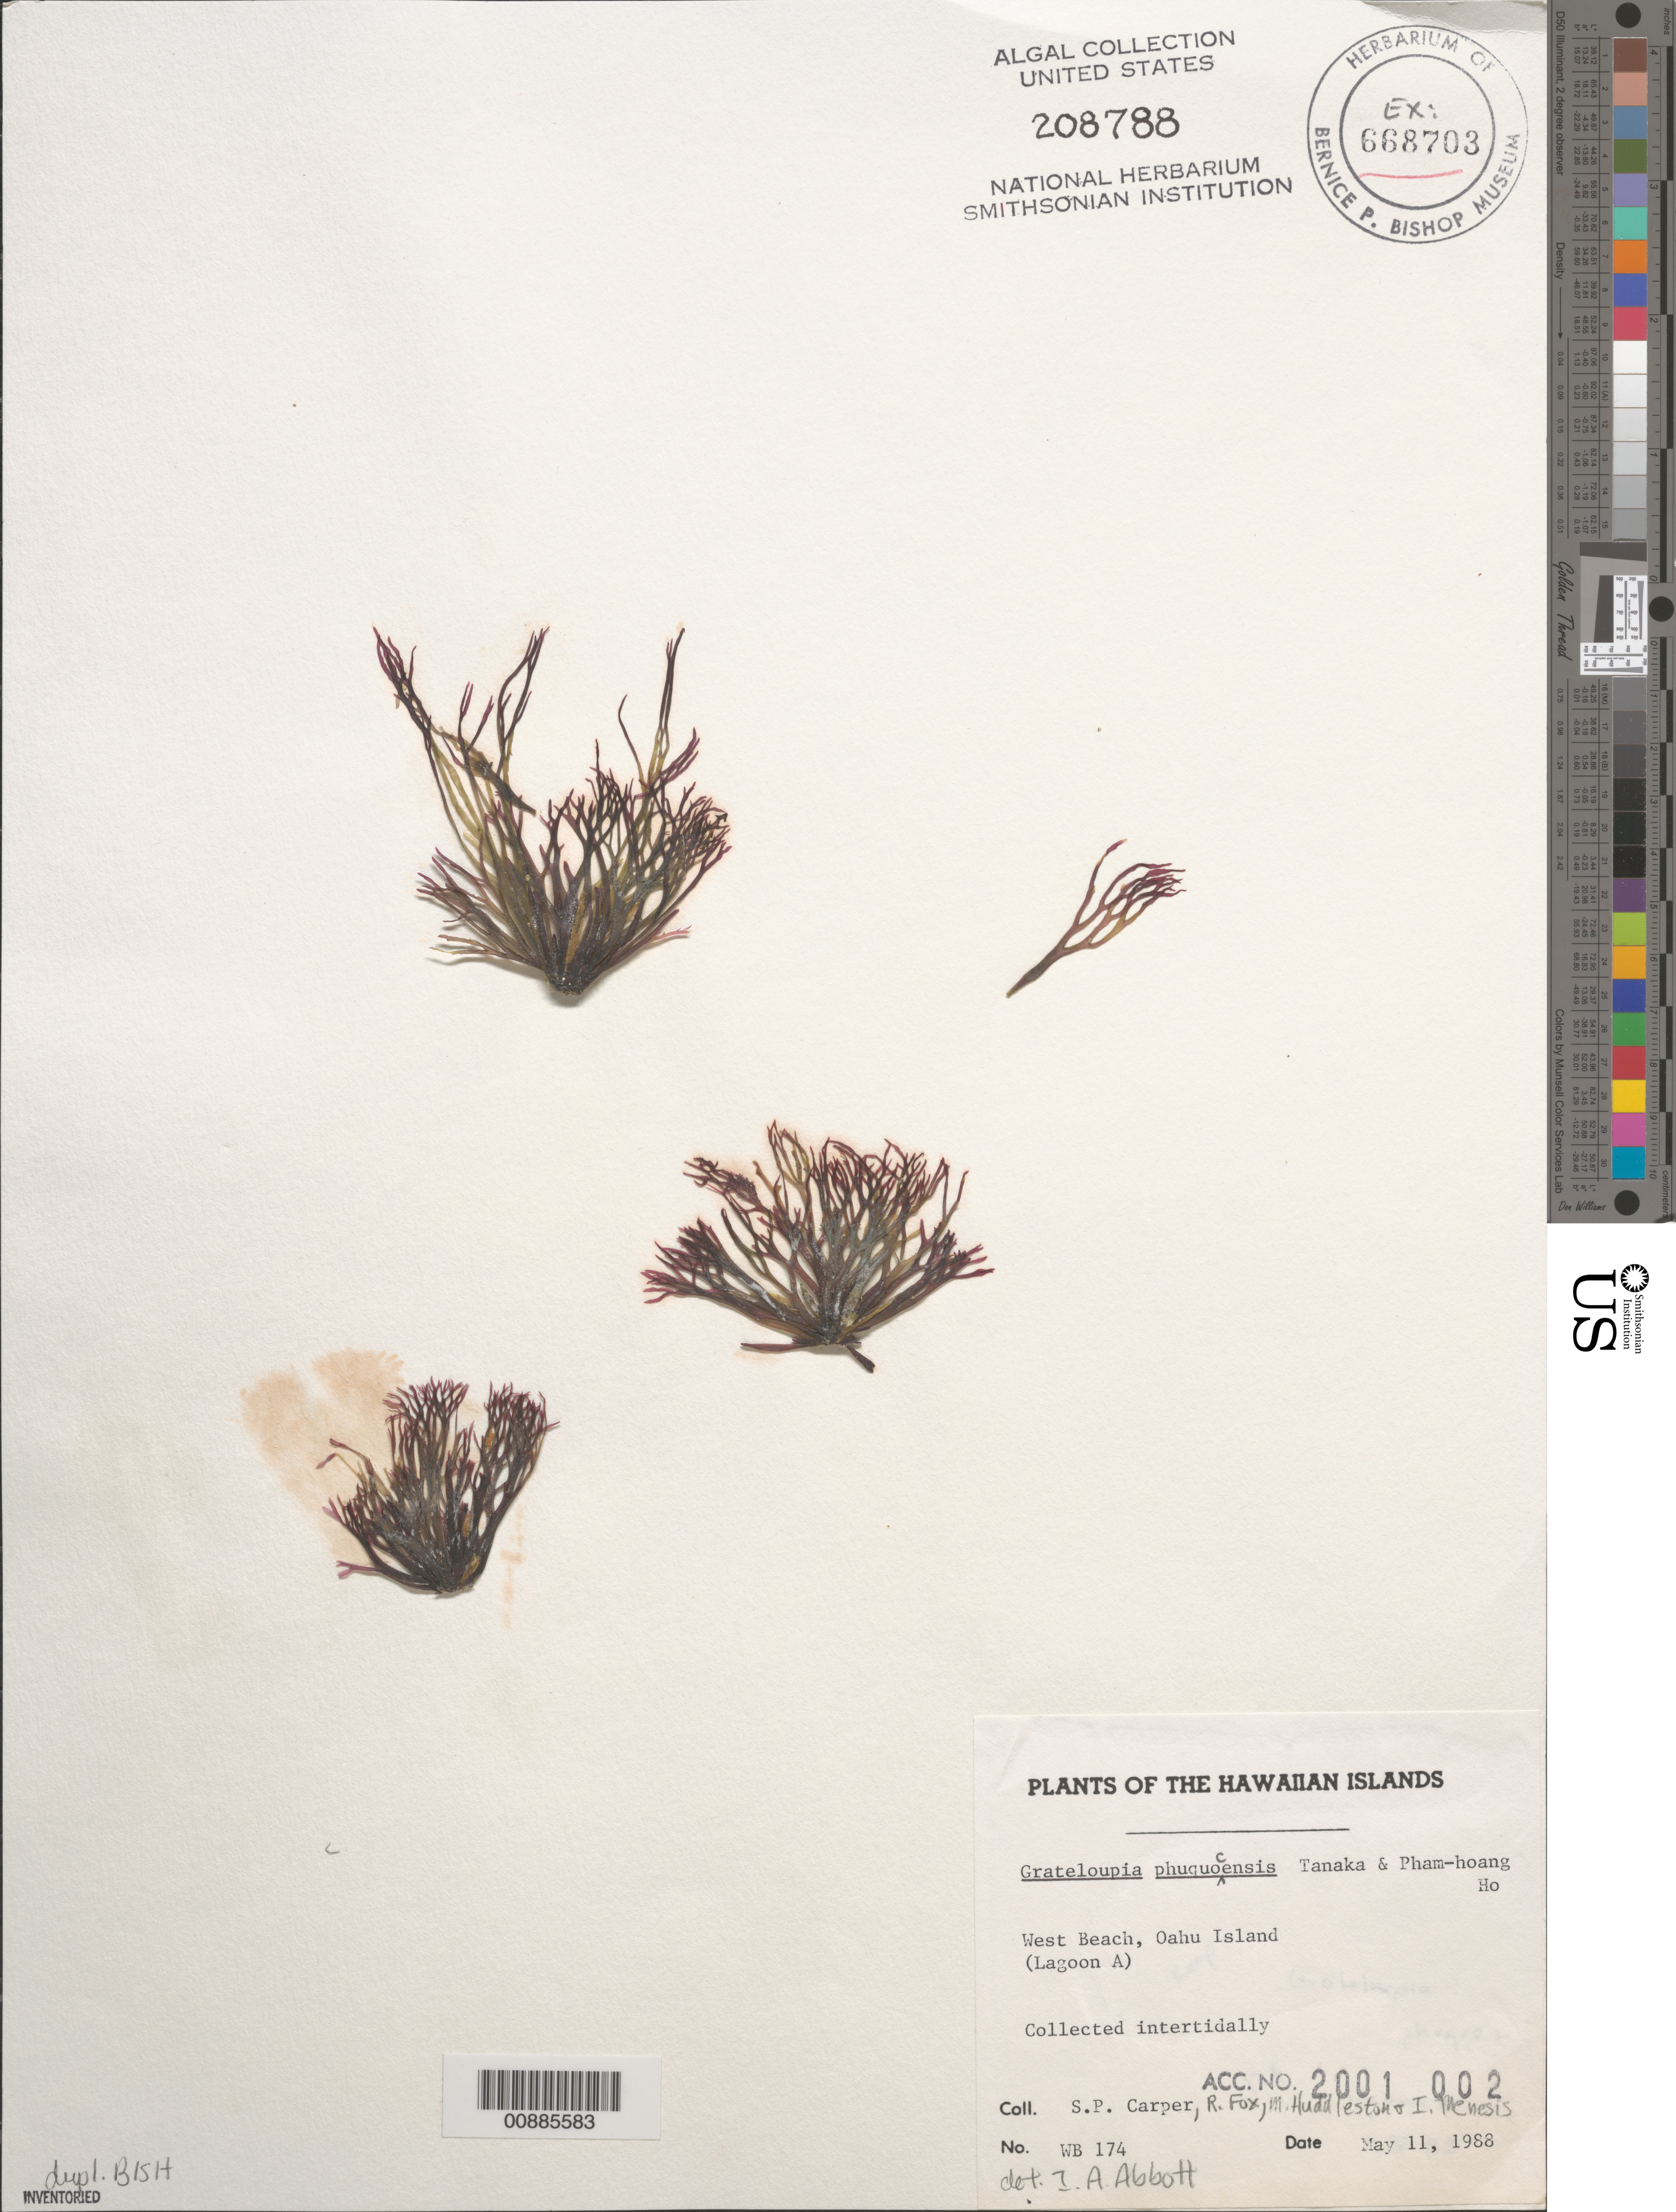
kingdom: Plantae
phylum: Rhodophyta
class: Florideophyceae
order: Halymeniales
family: Halymeniaceae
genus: Grateloupia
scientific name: Grateloupia phuquocensis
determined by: Abbott, Isabella A.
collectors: S. Carper, R. Fox, M. Huddleston & I. Menesis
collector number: WB 174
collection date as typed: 11 May 1988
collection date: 1988-05-11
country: United States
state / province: Hawaii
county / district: Honolulu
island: Oahu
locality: West Beach (Lagoon A)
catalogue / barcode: US 208788